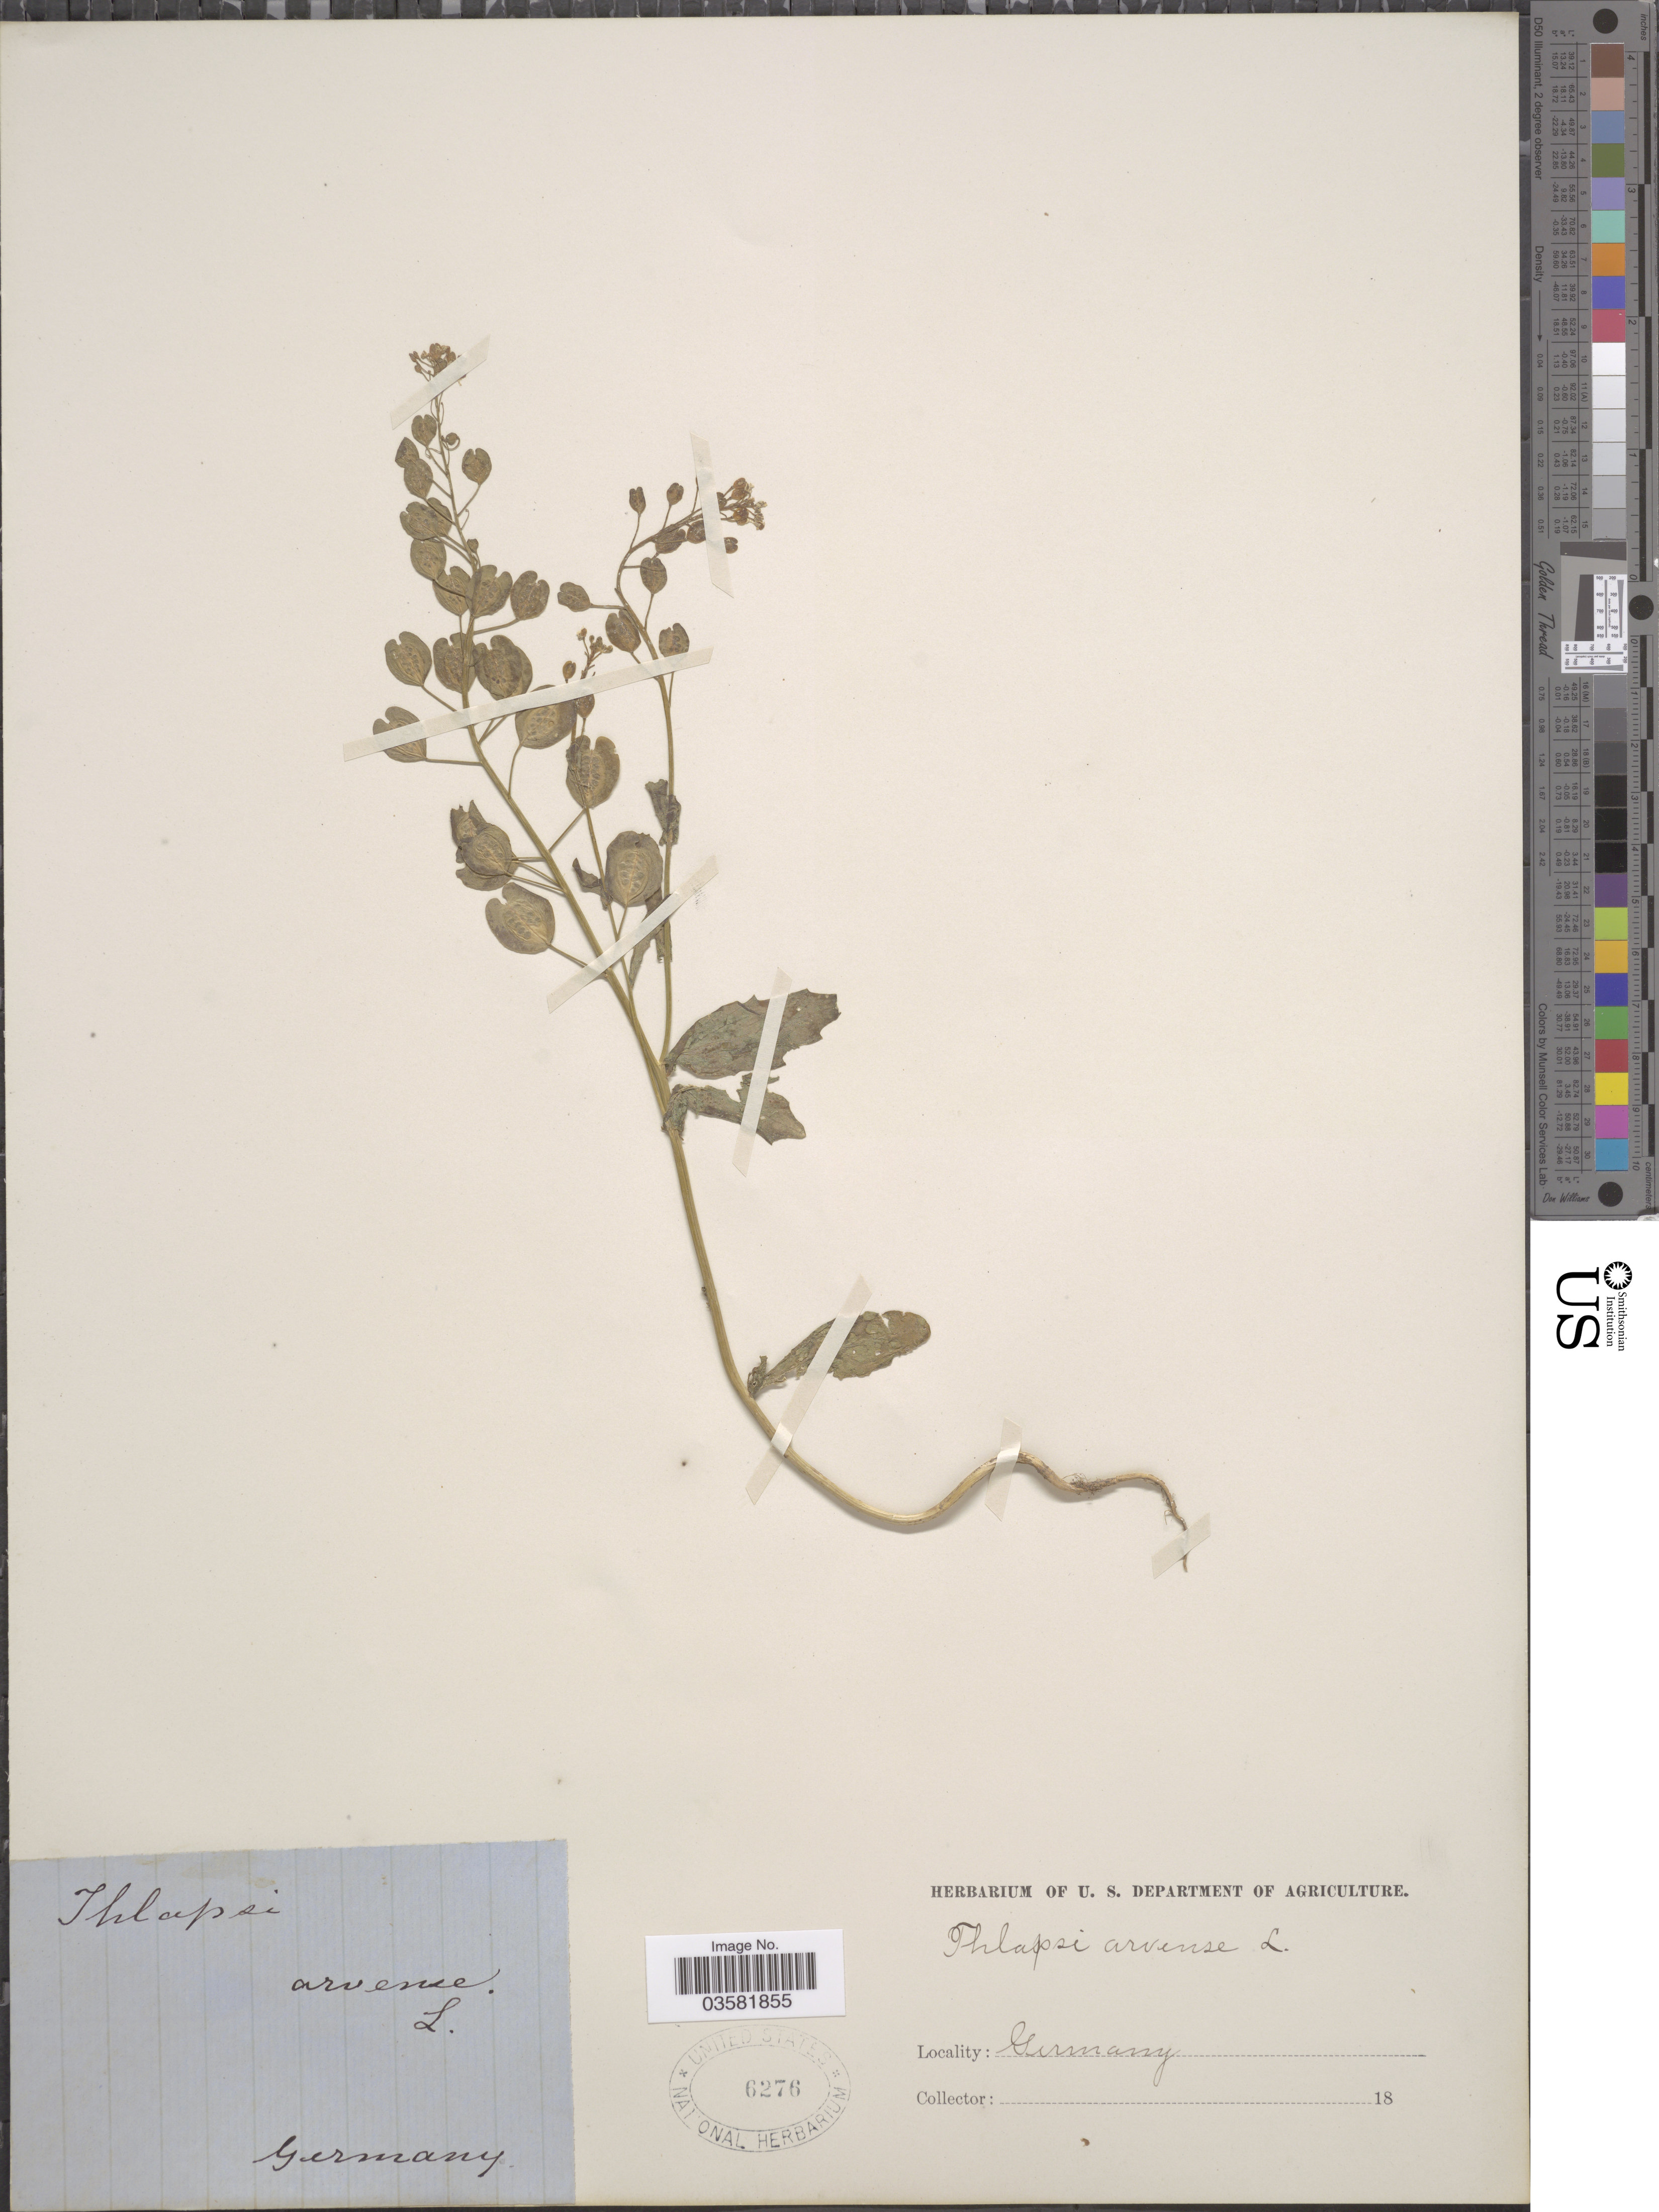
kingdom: Plantae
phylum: Tracheophyta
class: Magnoliopsida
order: Brassicales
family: Brassicaceae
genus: Thlaspi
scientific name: Thlaspi arvense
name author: L.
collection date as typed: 18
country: Germany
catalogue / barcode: US 6276